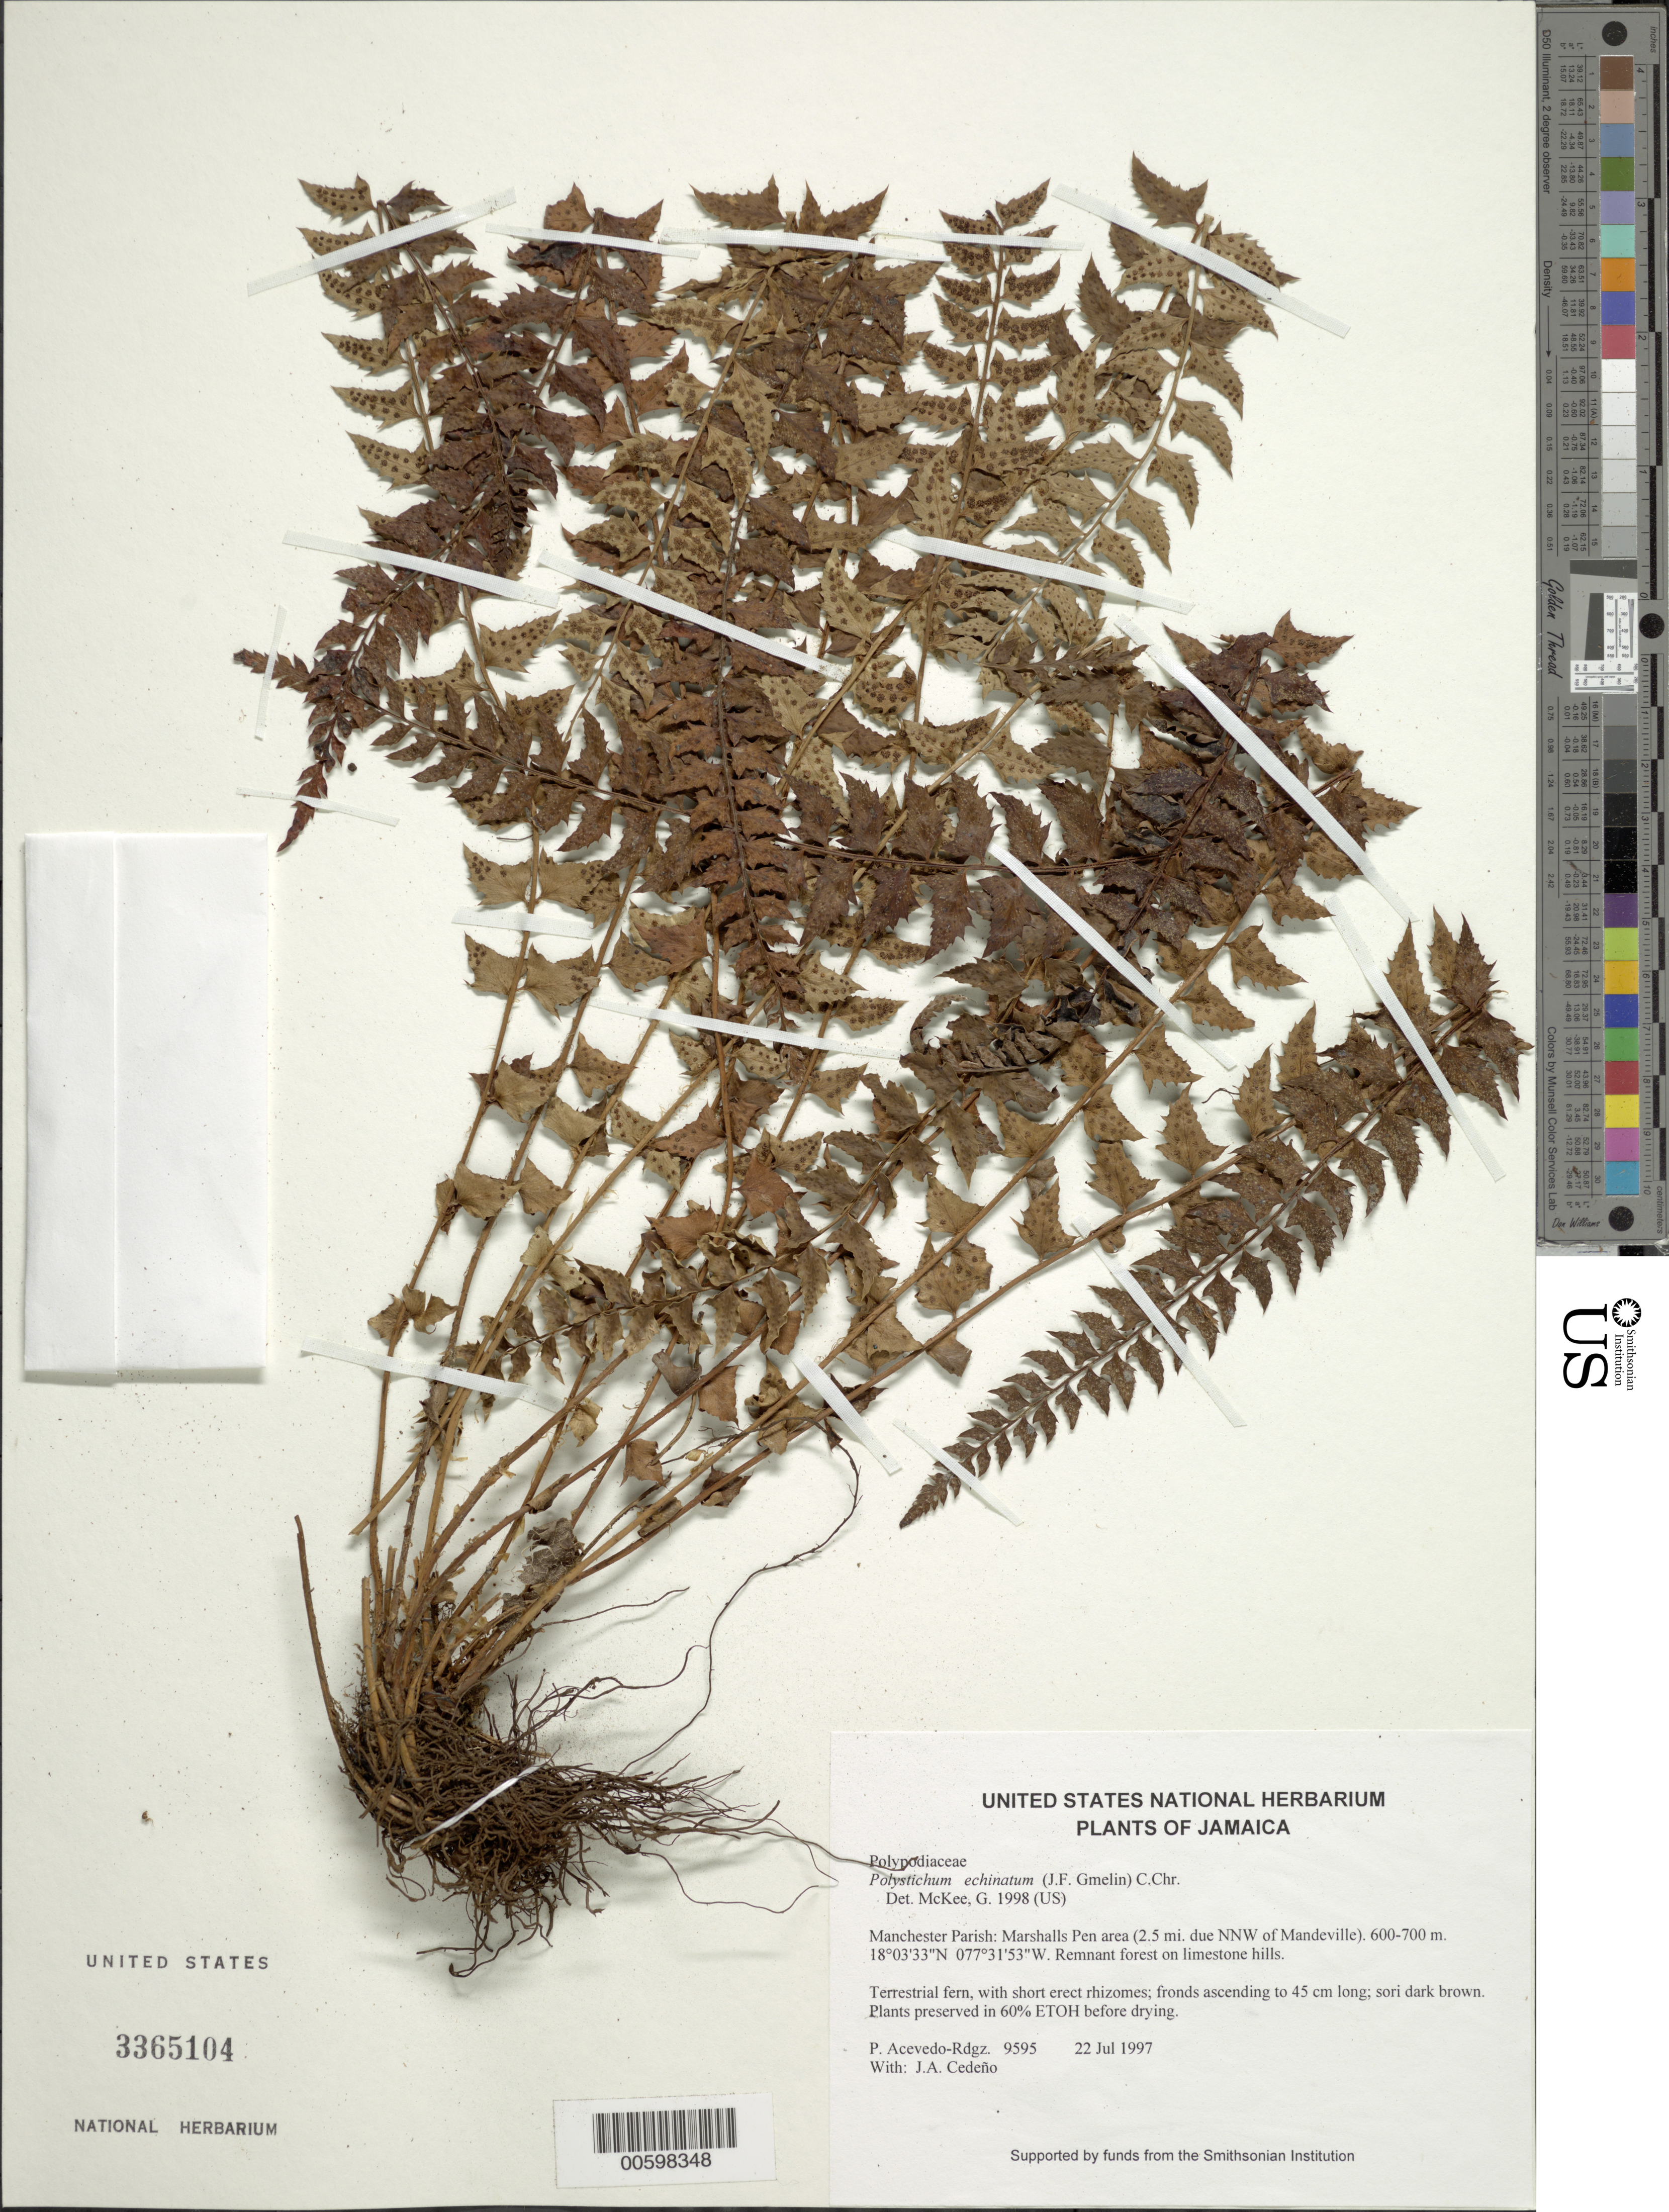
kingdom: Plantae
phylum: Tracheophyta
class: Polypodiopsida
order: Polypodiales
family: Dryopteridaceae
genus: Polystichum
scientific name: Polystichum echinatum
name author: (J.F. Gmel.) C. Chr.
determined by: McKee, G. S., (US), NMNH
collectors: P. Acevedo-Rodr. & J. A. Cedeño M.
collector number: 9595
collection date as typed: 22 Jul 1997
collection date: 1997-07-22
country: Jamaica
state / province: Manchester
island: Jamaica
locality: Manchester Parish: Marshalls Pen area (2.5 mi. due NNW of Mandeville).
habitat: Remnant forest on limestone hills.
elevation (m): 600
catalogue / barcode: US 3365104